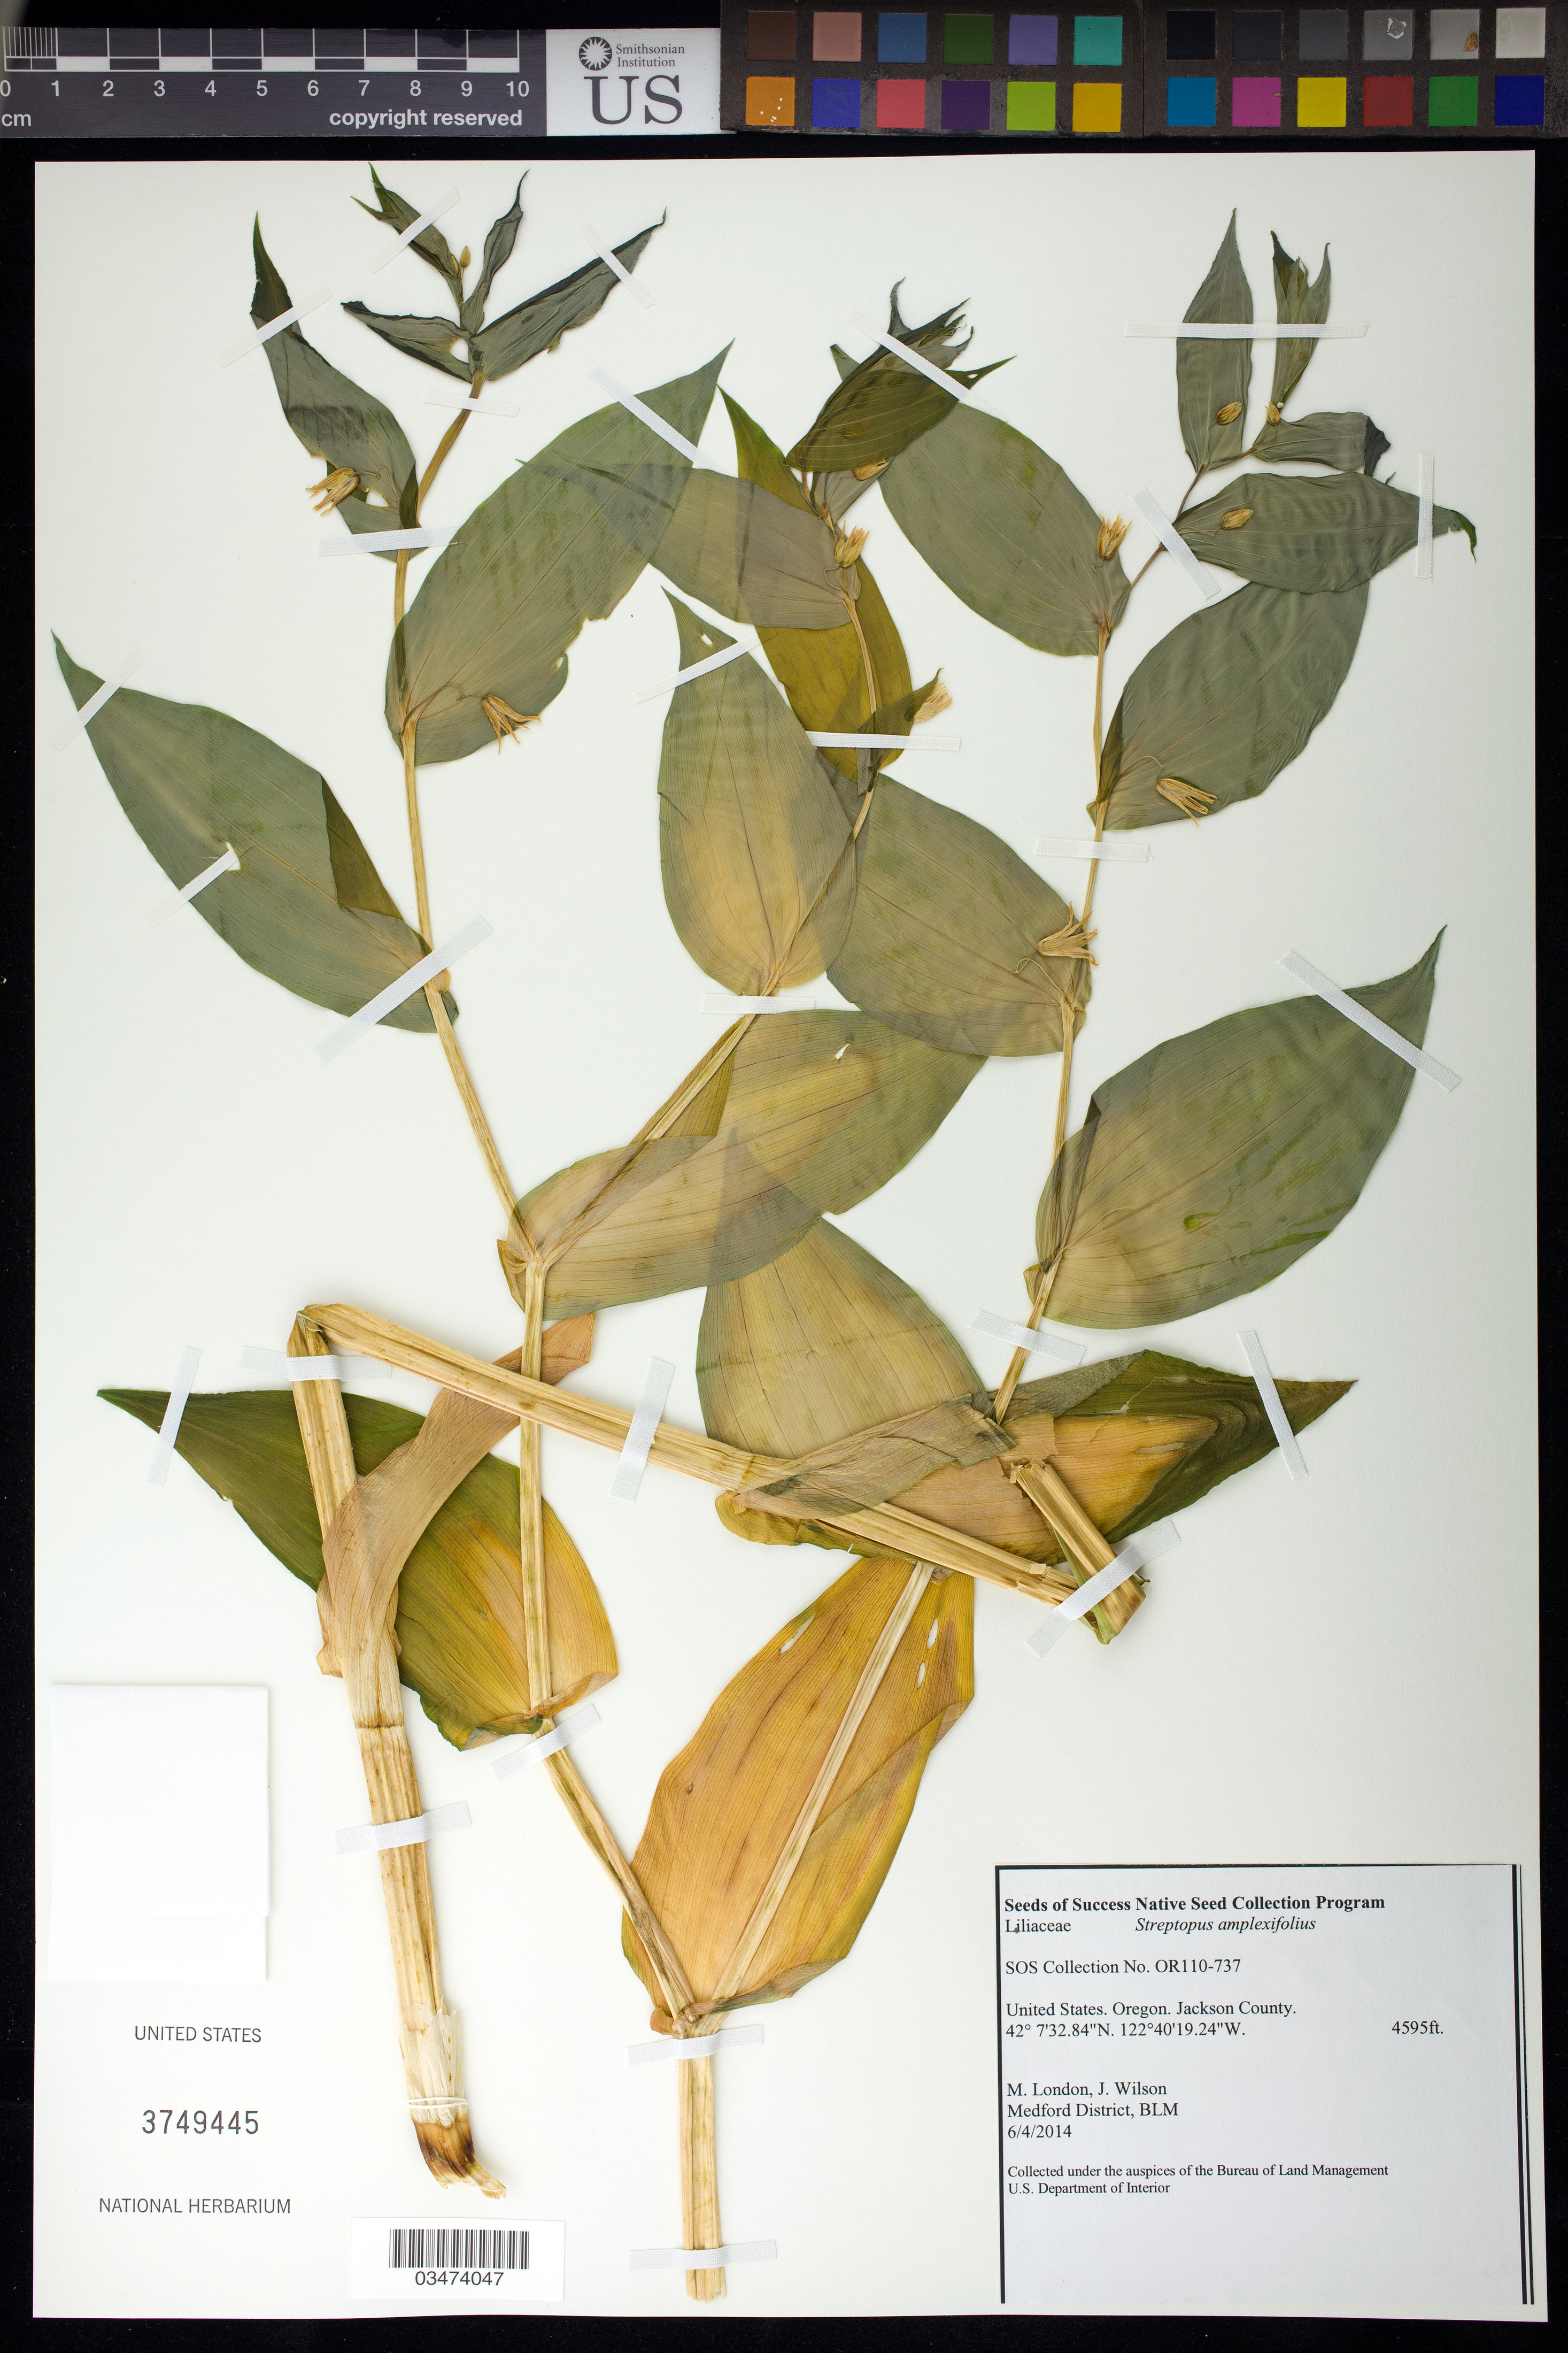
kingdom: Plantae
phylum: Tracheophyta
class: Liliopsida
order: Liliales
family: Liliaceae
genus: Streptopus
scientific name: Streptopus amplexifolius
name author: (L.) DC.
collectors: M. London & J. Wilson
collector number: OR110-737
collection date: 2014-06-04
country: United States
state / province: Oregon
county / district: Jackson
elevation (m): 1401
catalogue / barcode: US 3749445